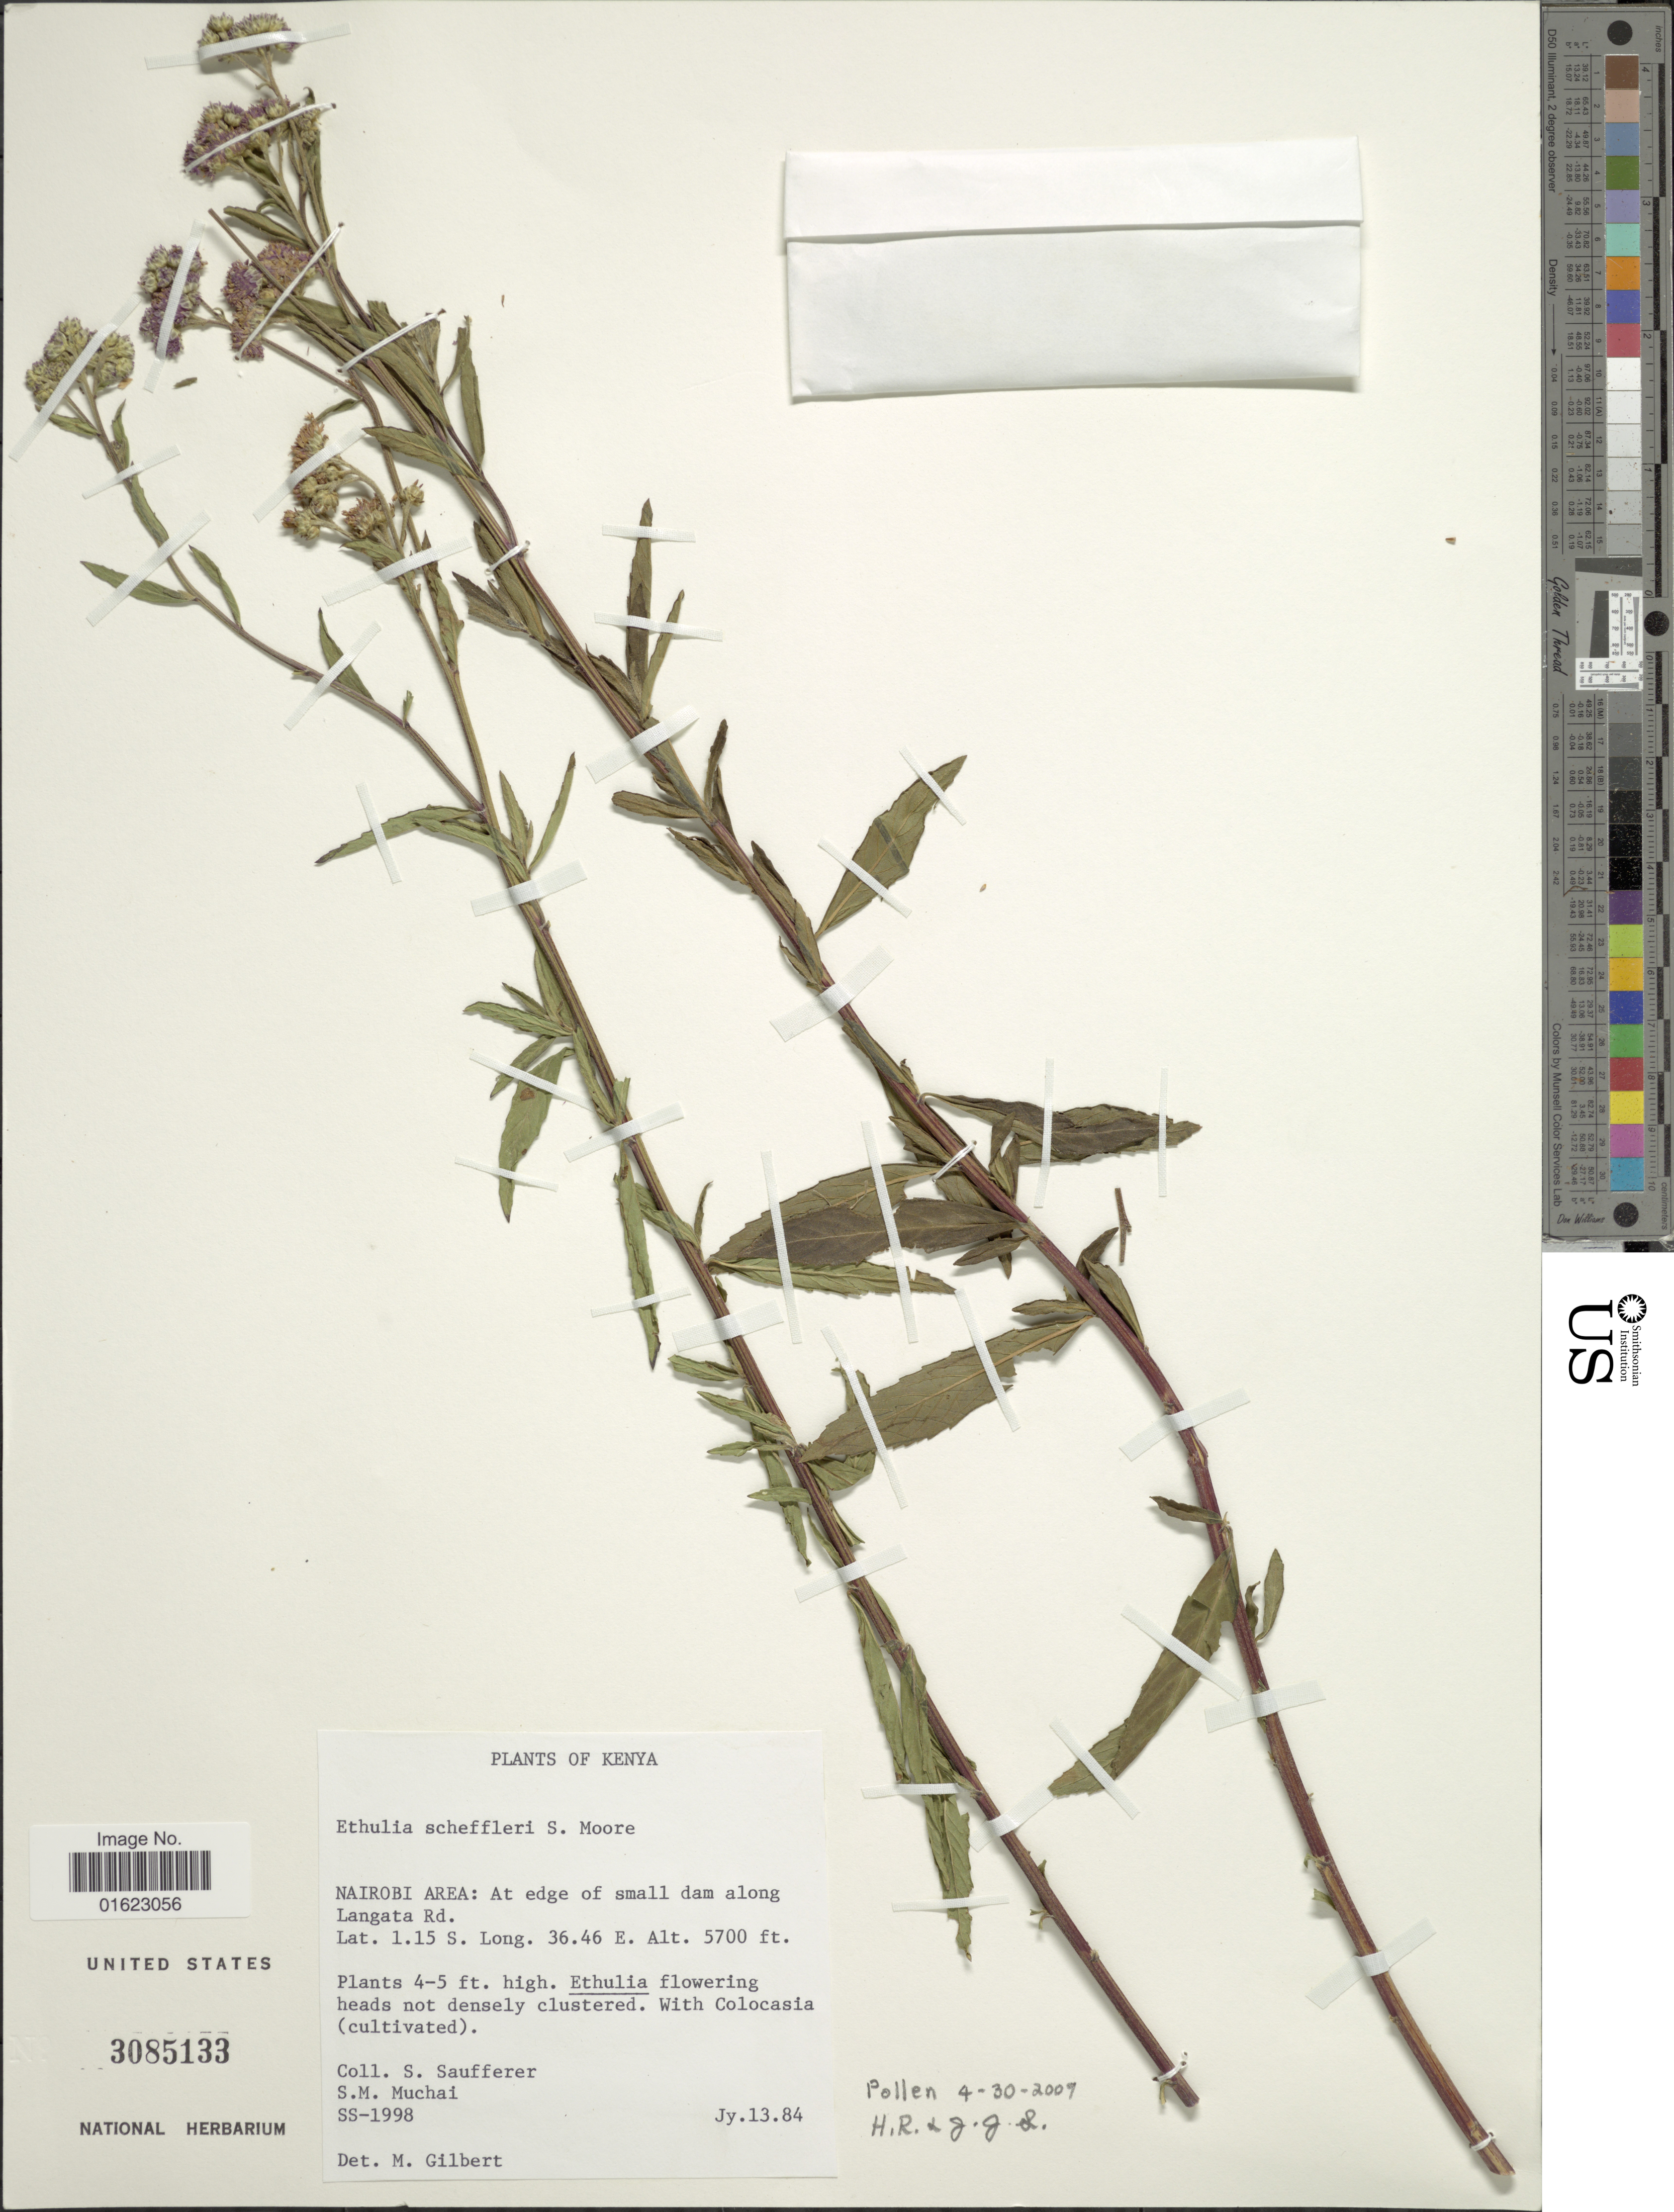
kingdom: Plantae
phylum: Tracheophyta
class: Magnoliopsida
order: Asterales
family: Asteraceae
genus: Ethulia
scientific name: Ethulia scheffleri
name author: S. Moore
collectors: S. Saufferer & S. Muchai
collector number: SS-1998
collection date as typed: Transcribed d/m/y: 13/7/84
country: Kenya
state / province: Nairobi Area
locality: Kenya, Nairobi Area: At edge of small dam along Langata Rd.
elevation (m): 1737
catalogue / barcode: US 2085133